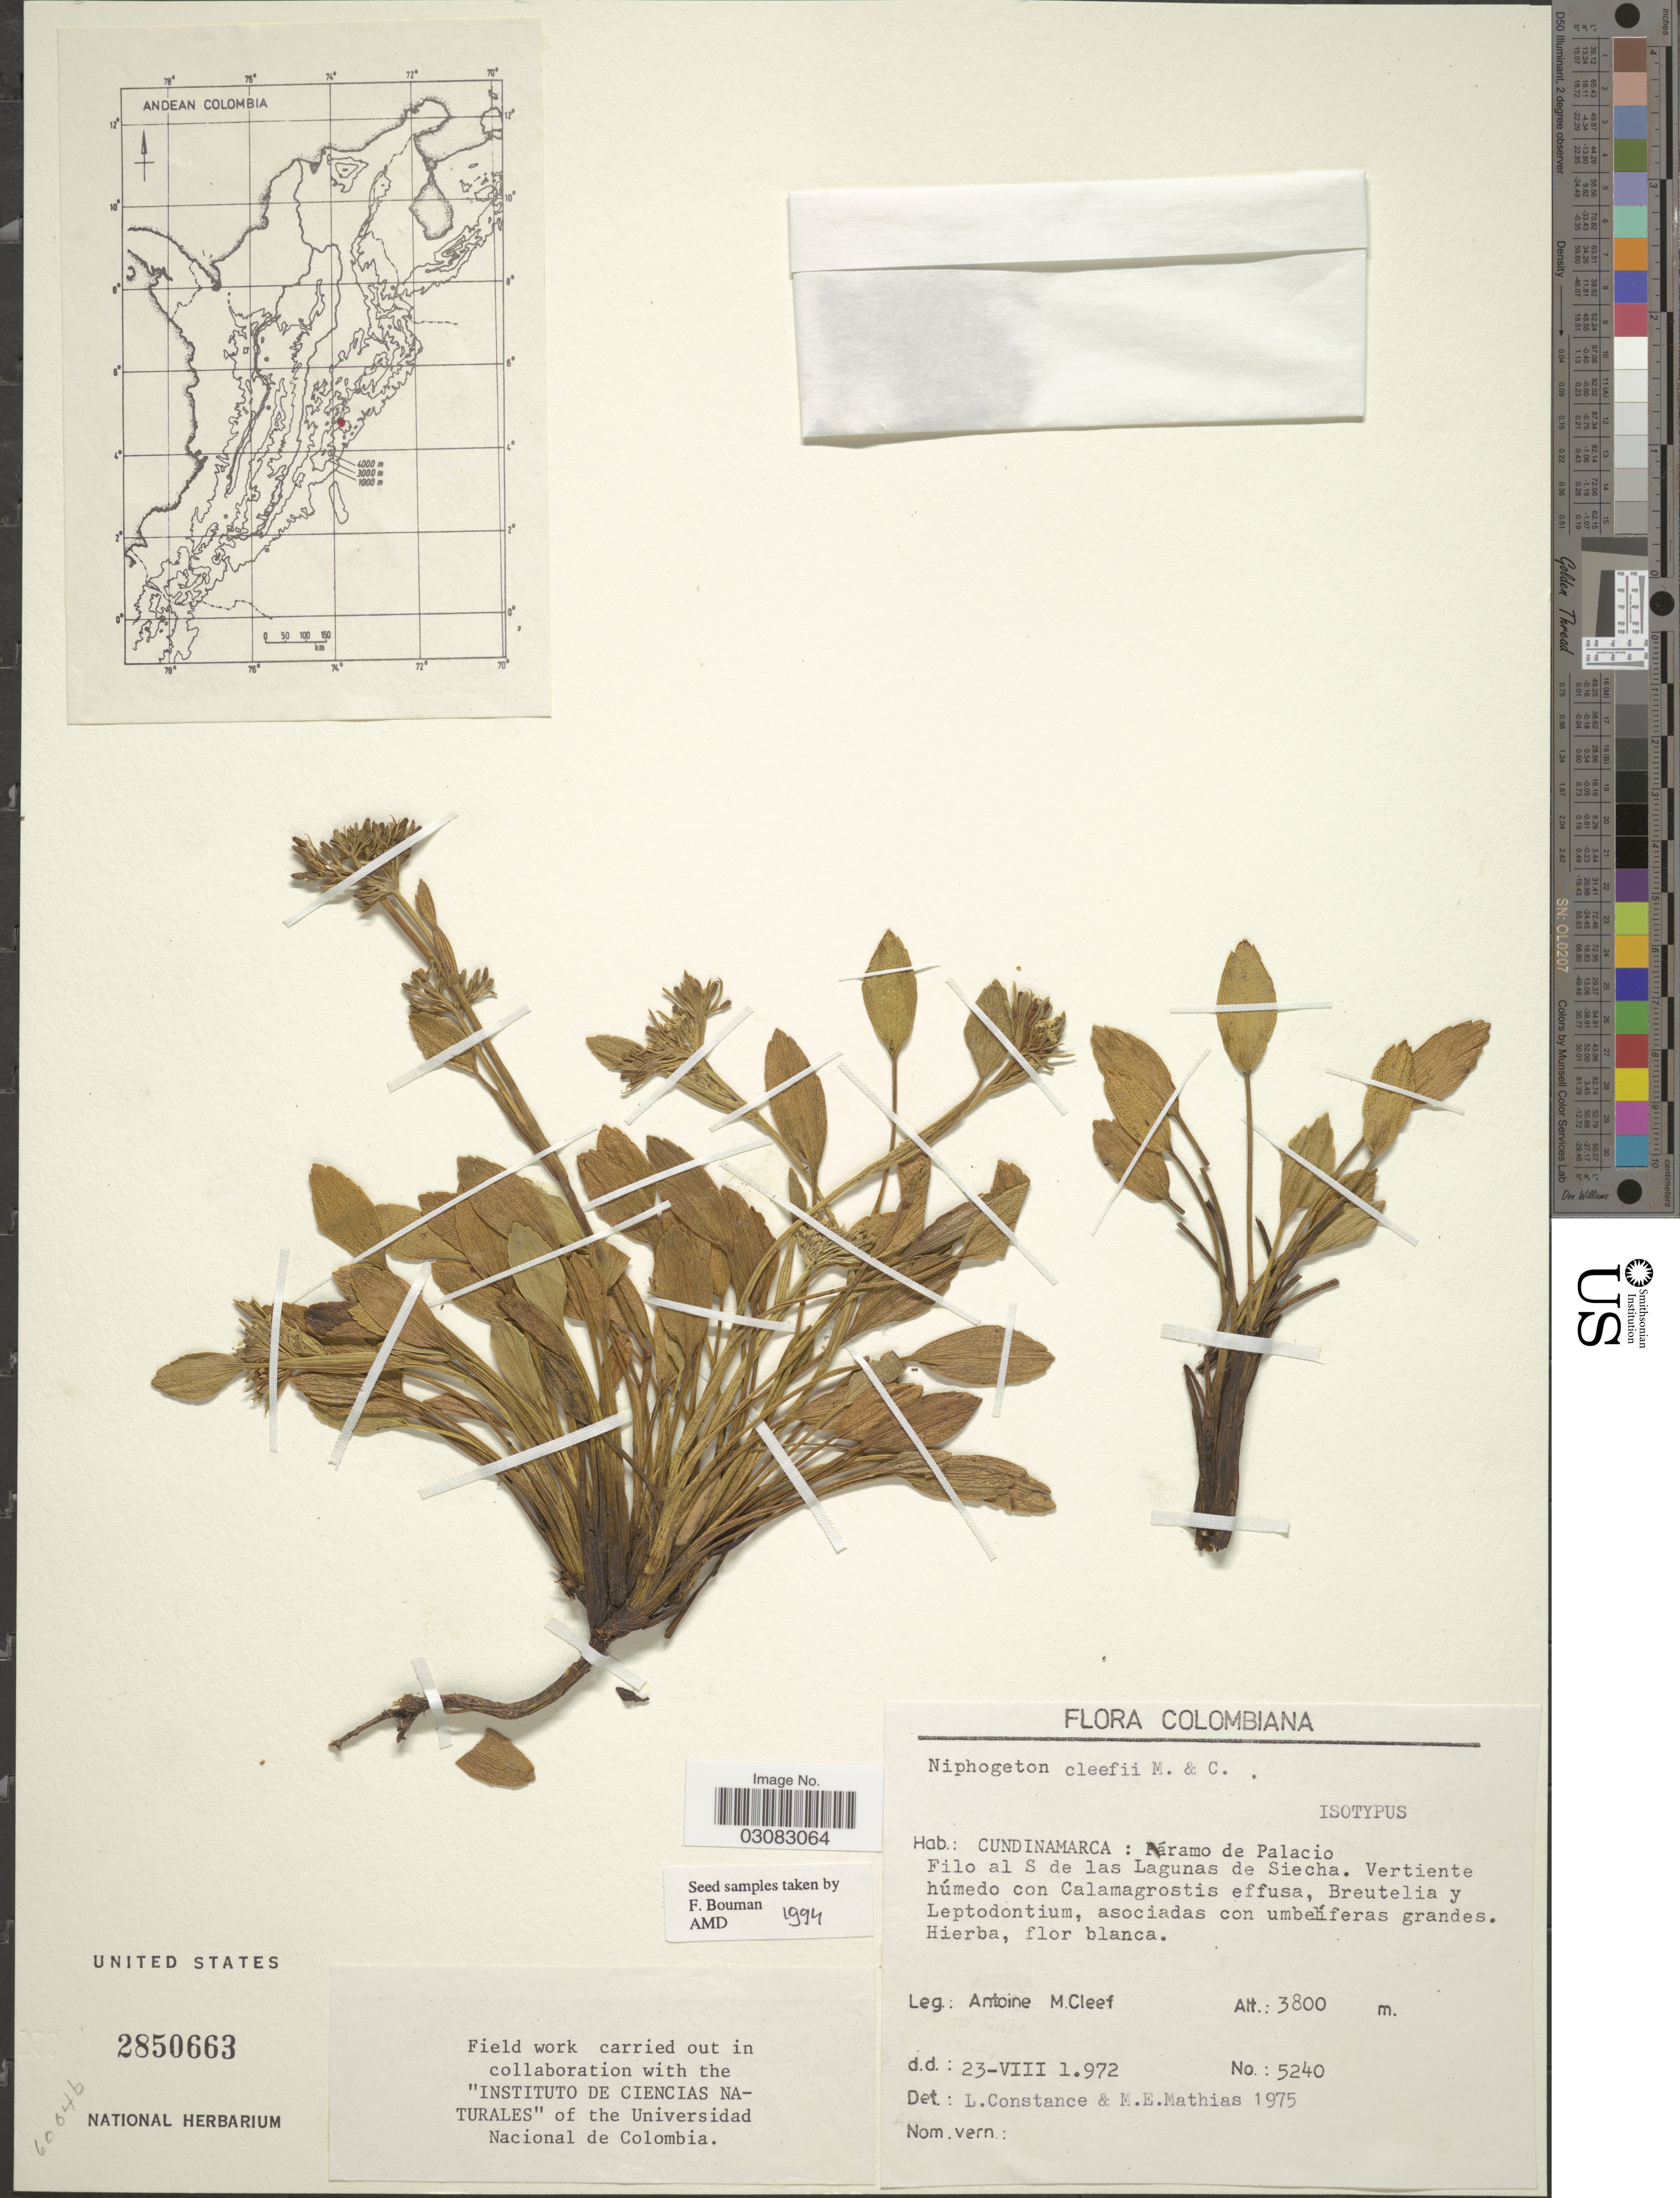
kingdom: Plantae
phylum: Tracheophyta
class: Magnoliopsida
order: Apiales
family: Apiaceae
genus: Niphogeton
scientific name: Niphogeton cleefii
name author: Mathias & Constance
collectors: A. M. Cleef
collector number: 5240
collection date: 1972-08-23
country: Colombia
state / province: Cundinamarca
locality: Páramo de Palacio Filo al S de las Lagunas de Siecha.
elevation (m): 3800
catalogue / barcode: US 2850663